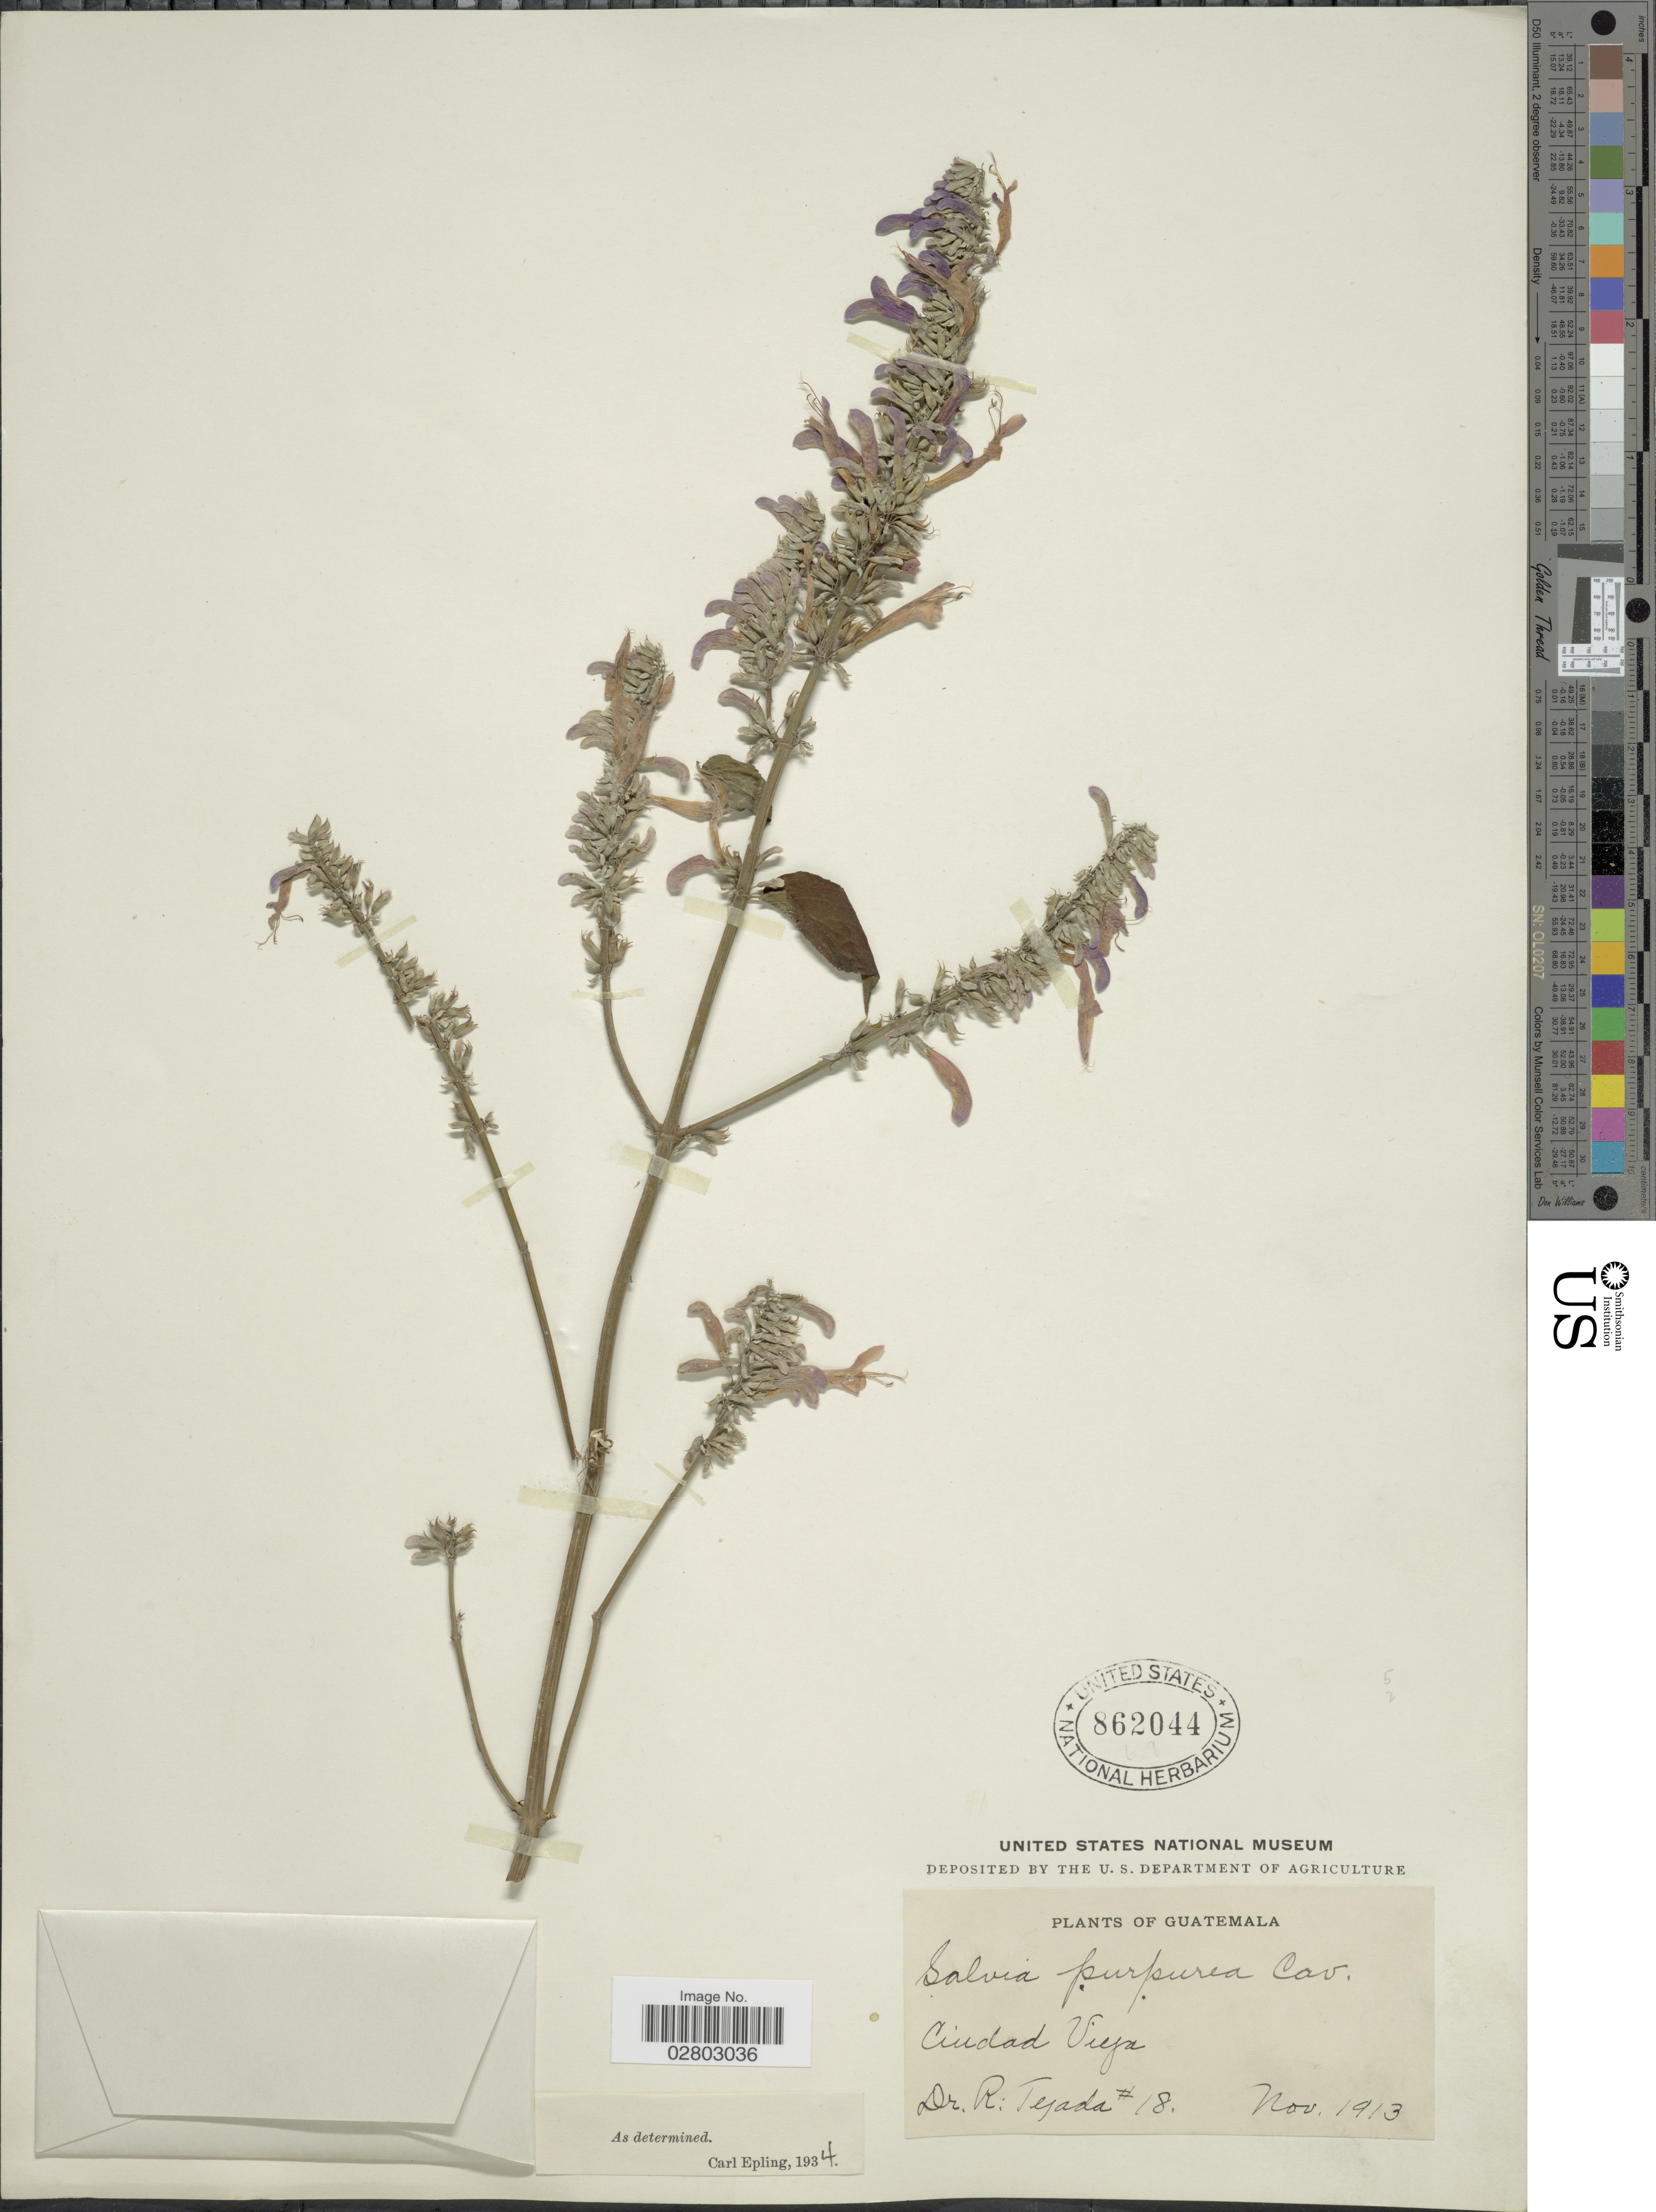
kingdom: Plantae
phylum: Tracheophyta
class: Magnoliopsida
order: Lamiales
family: Lamiaceae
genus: Salvia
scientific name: Salvia purpurea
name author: Cav.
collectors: R. Tejada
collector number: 18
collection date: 1913-11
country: Guatemala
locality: Cuidad Vieja.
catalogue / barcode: US 862044